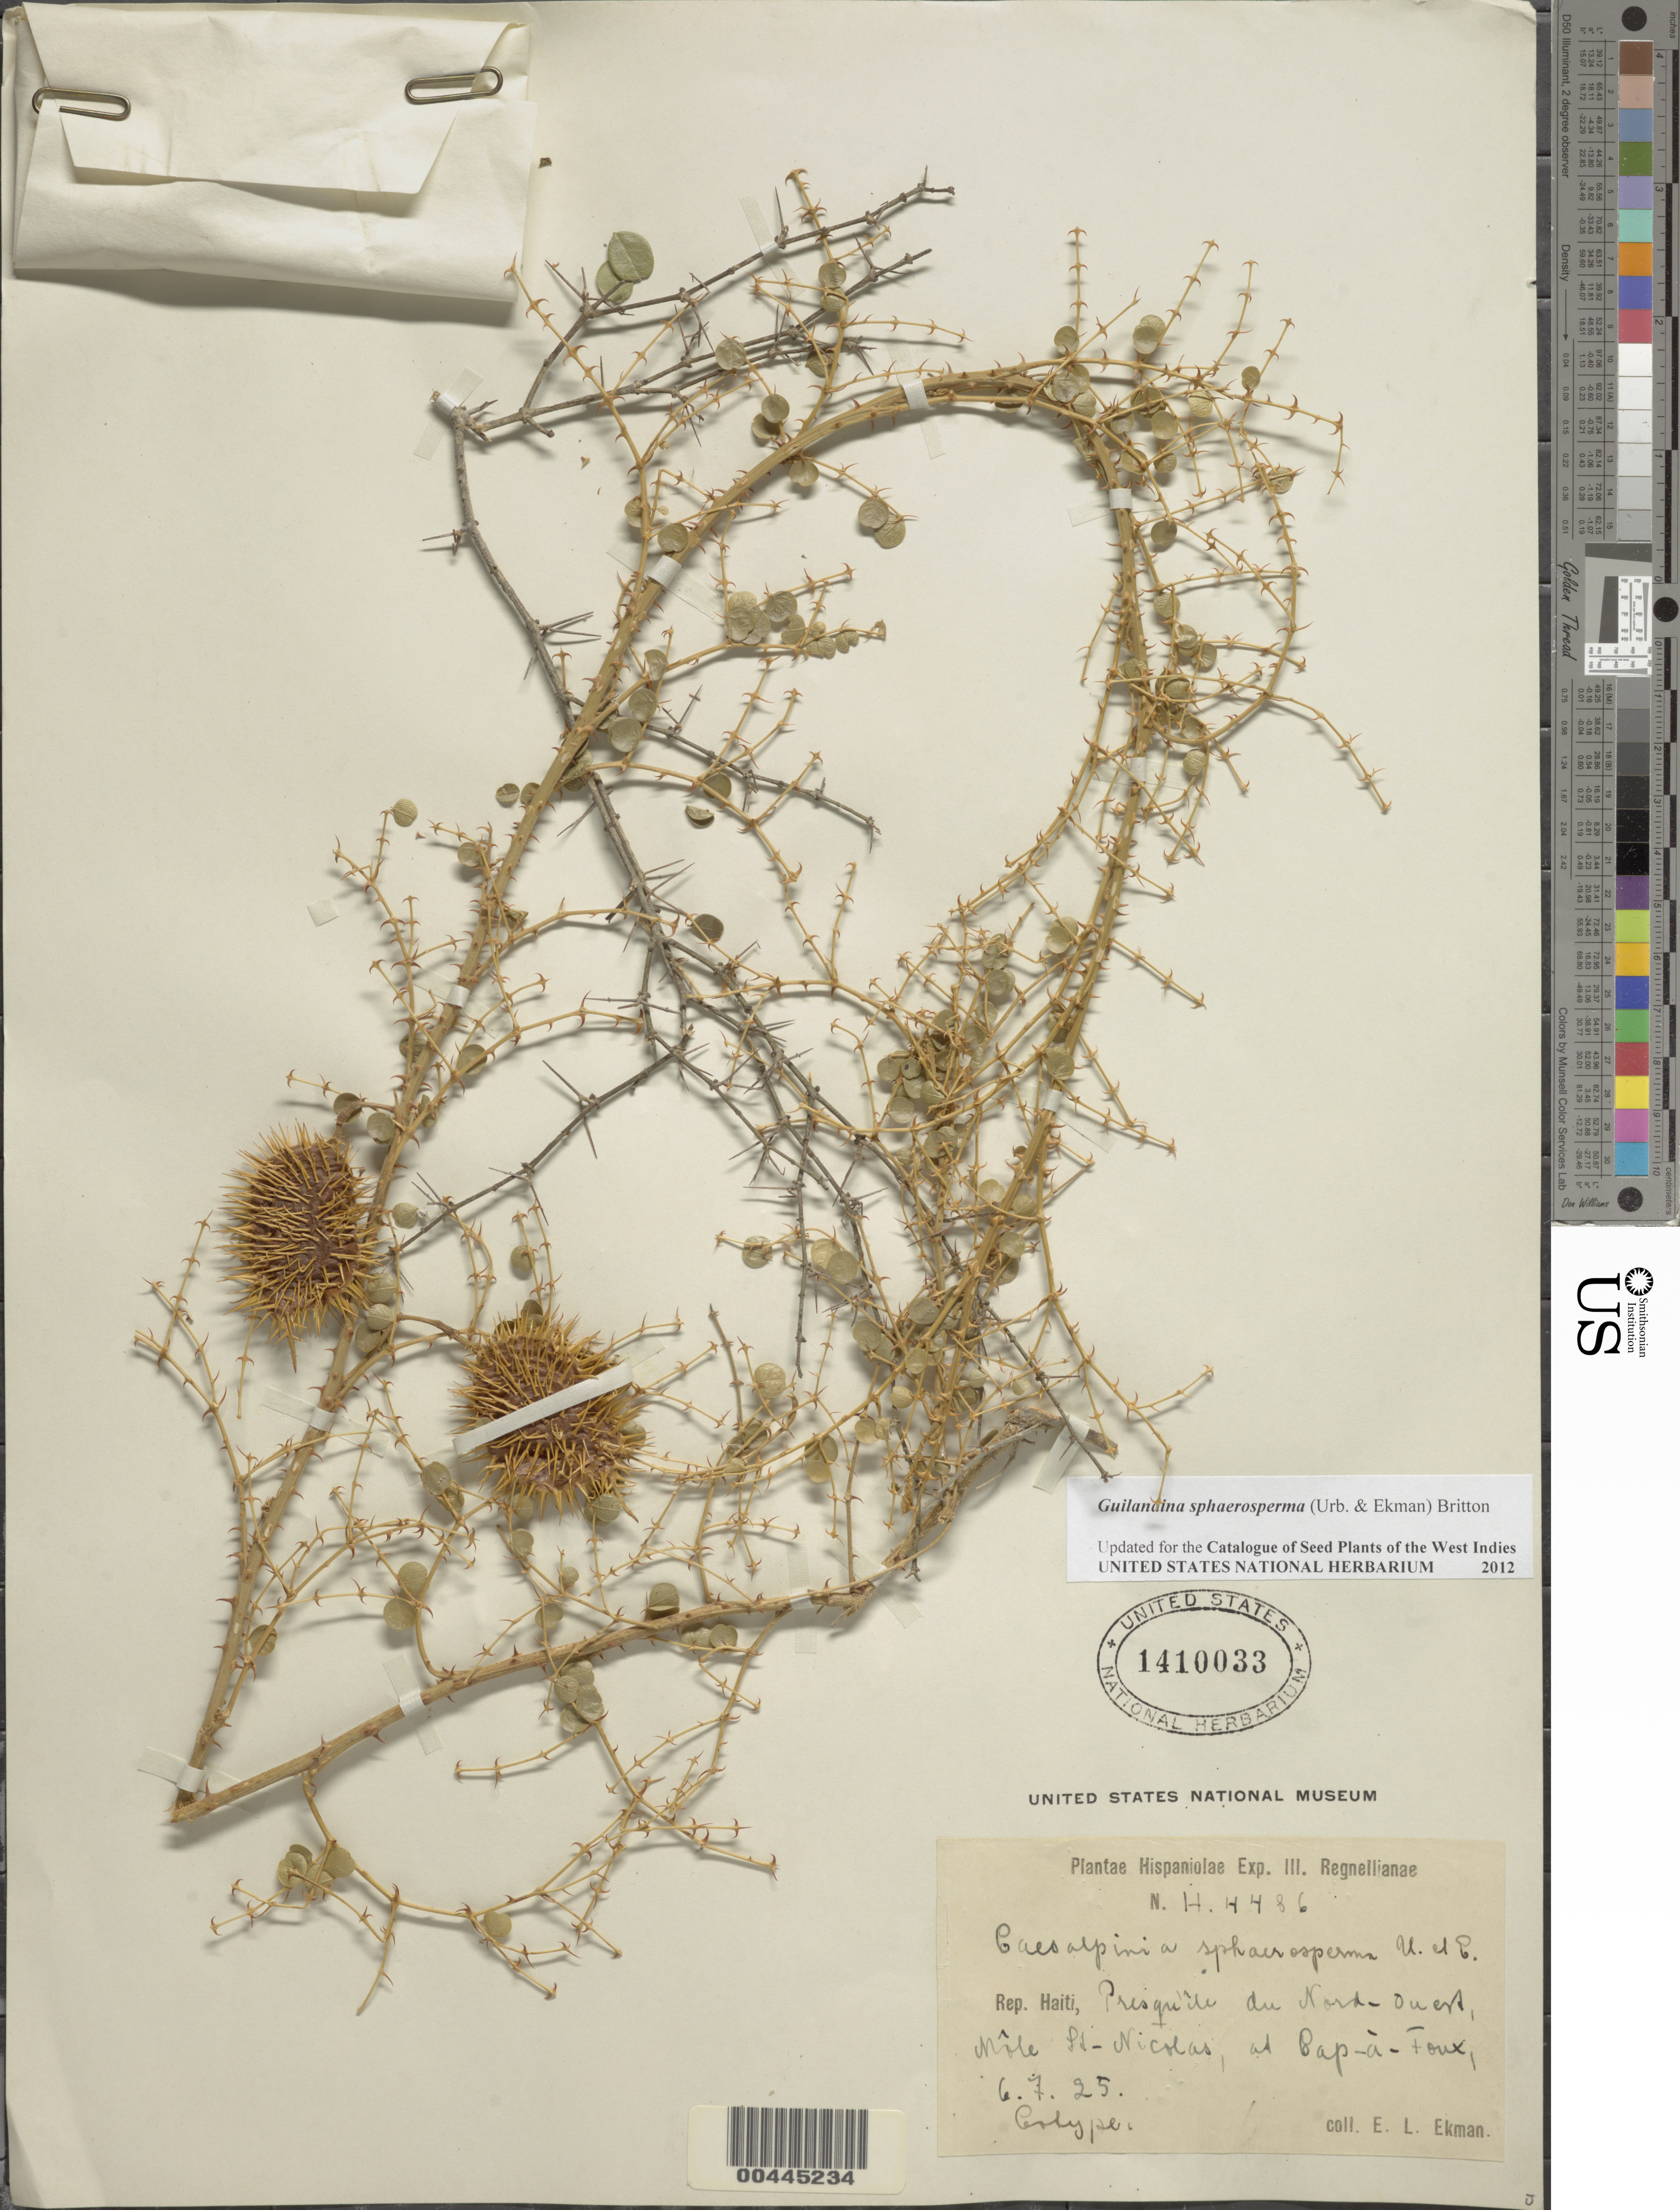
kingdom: Plantae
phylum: Tracheophyta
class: Magnoliopsida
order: Fabales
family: Fabaceae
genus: Guilandina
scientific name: Guilandina sphaerosperma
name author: (Urb. & Ekman) Britton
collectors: E. L. Ekman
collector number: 4486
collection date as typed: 06 Jul 1925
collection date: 1925-07-06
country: Haiti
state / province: Nord-Ouest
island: Hispaniola Island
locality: St nicolas, at pap-a-toux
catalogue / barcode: US 1410033